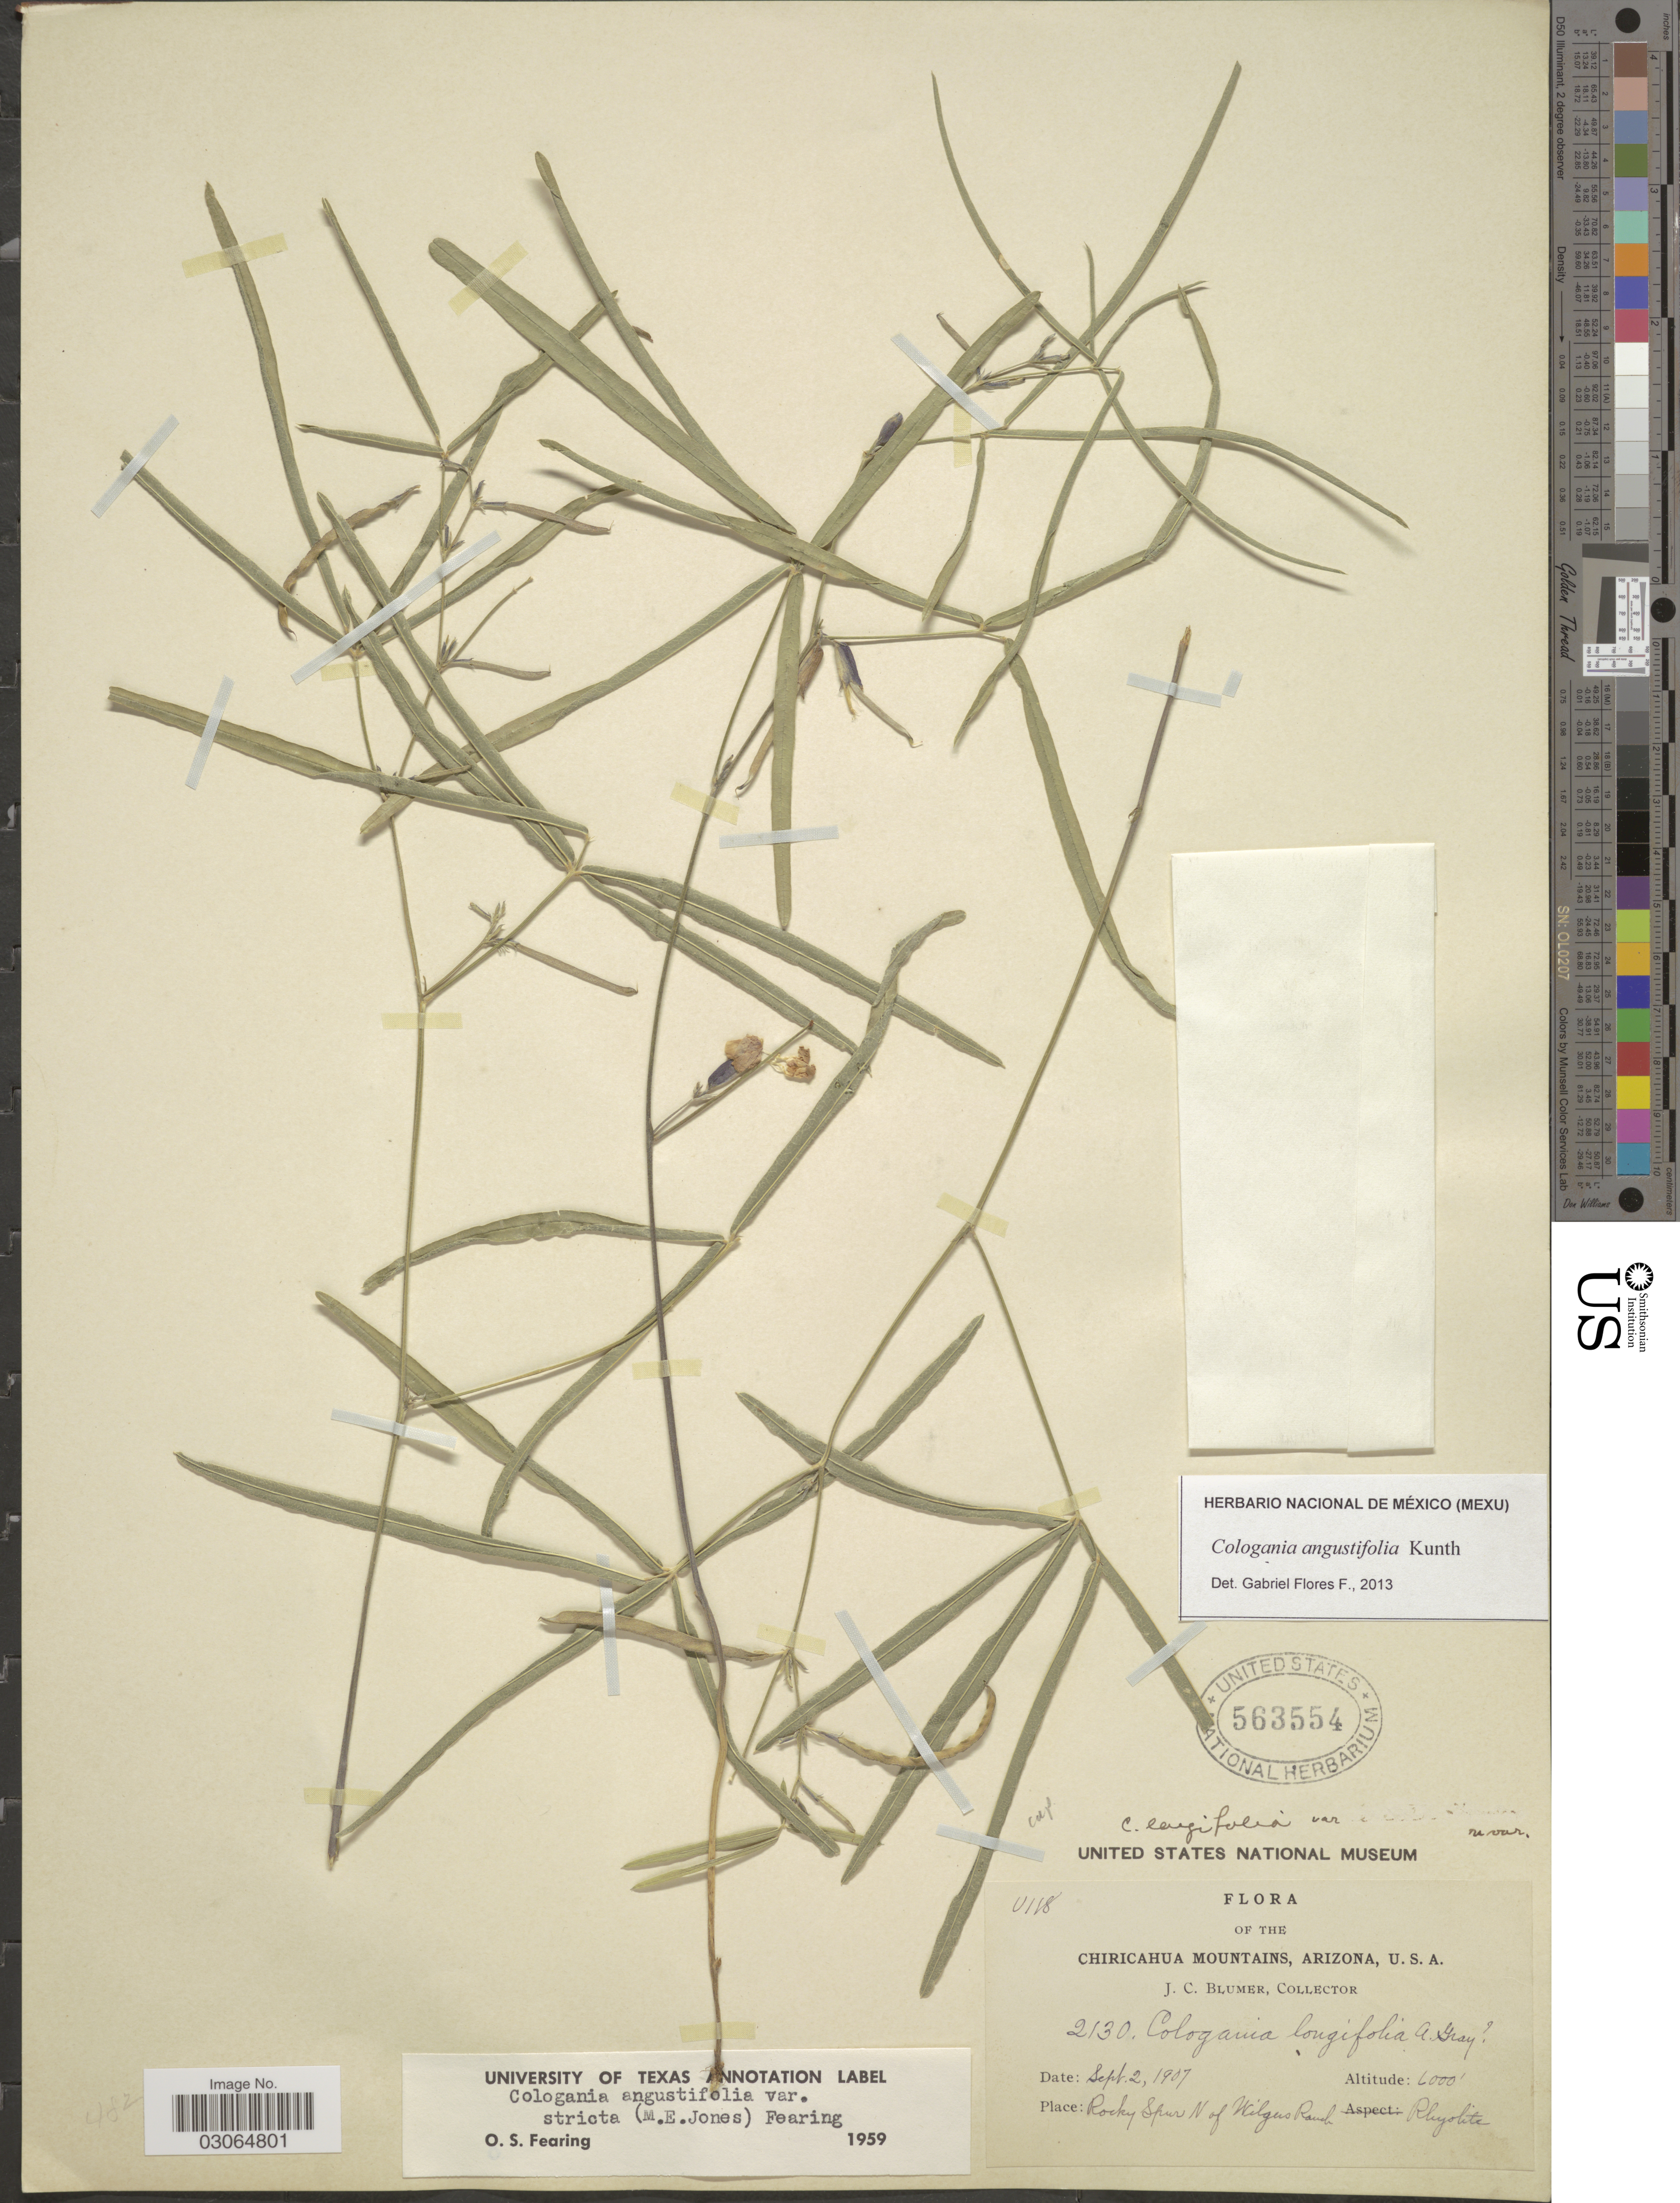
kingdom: Plantae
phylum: Tracheophyta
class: Magnoliopsida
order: Fabales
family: Fabaceae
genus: Cologania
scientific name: Cologania angustifolia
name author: Kunth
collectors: J. C. Blumer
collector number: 2130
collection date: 1907-09-02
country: United States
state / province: Arizona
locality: Chiricahua mountains. Rocky Spur N of Wilgus Ranch.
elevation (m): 1829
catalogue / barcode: US 563554